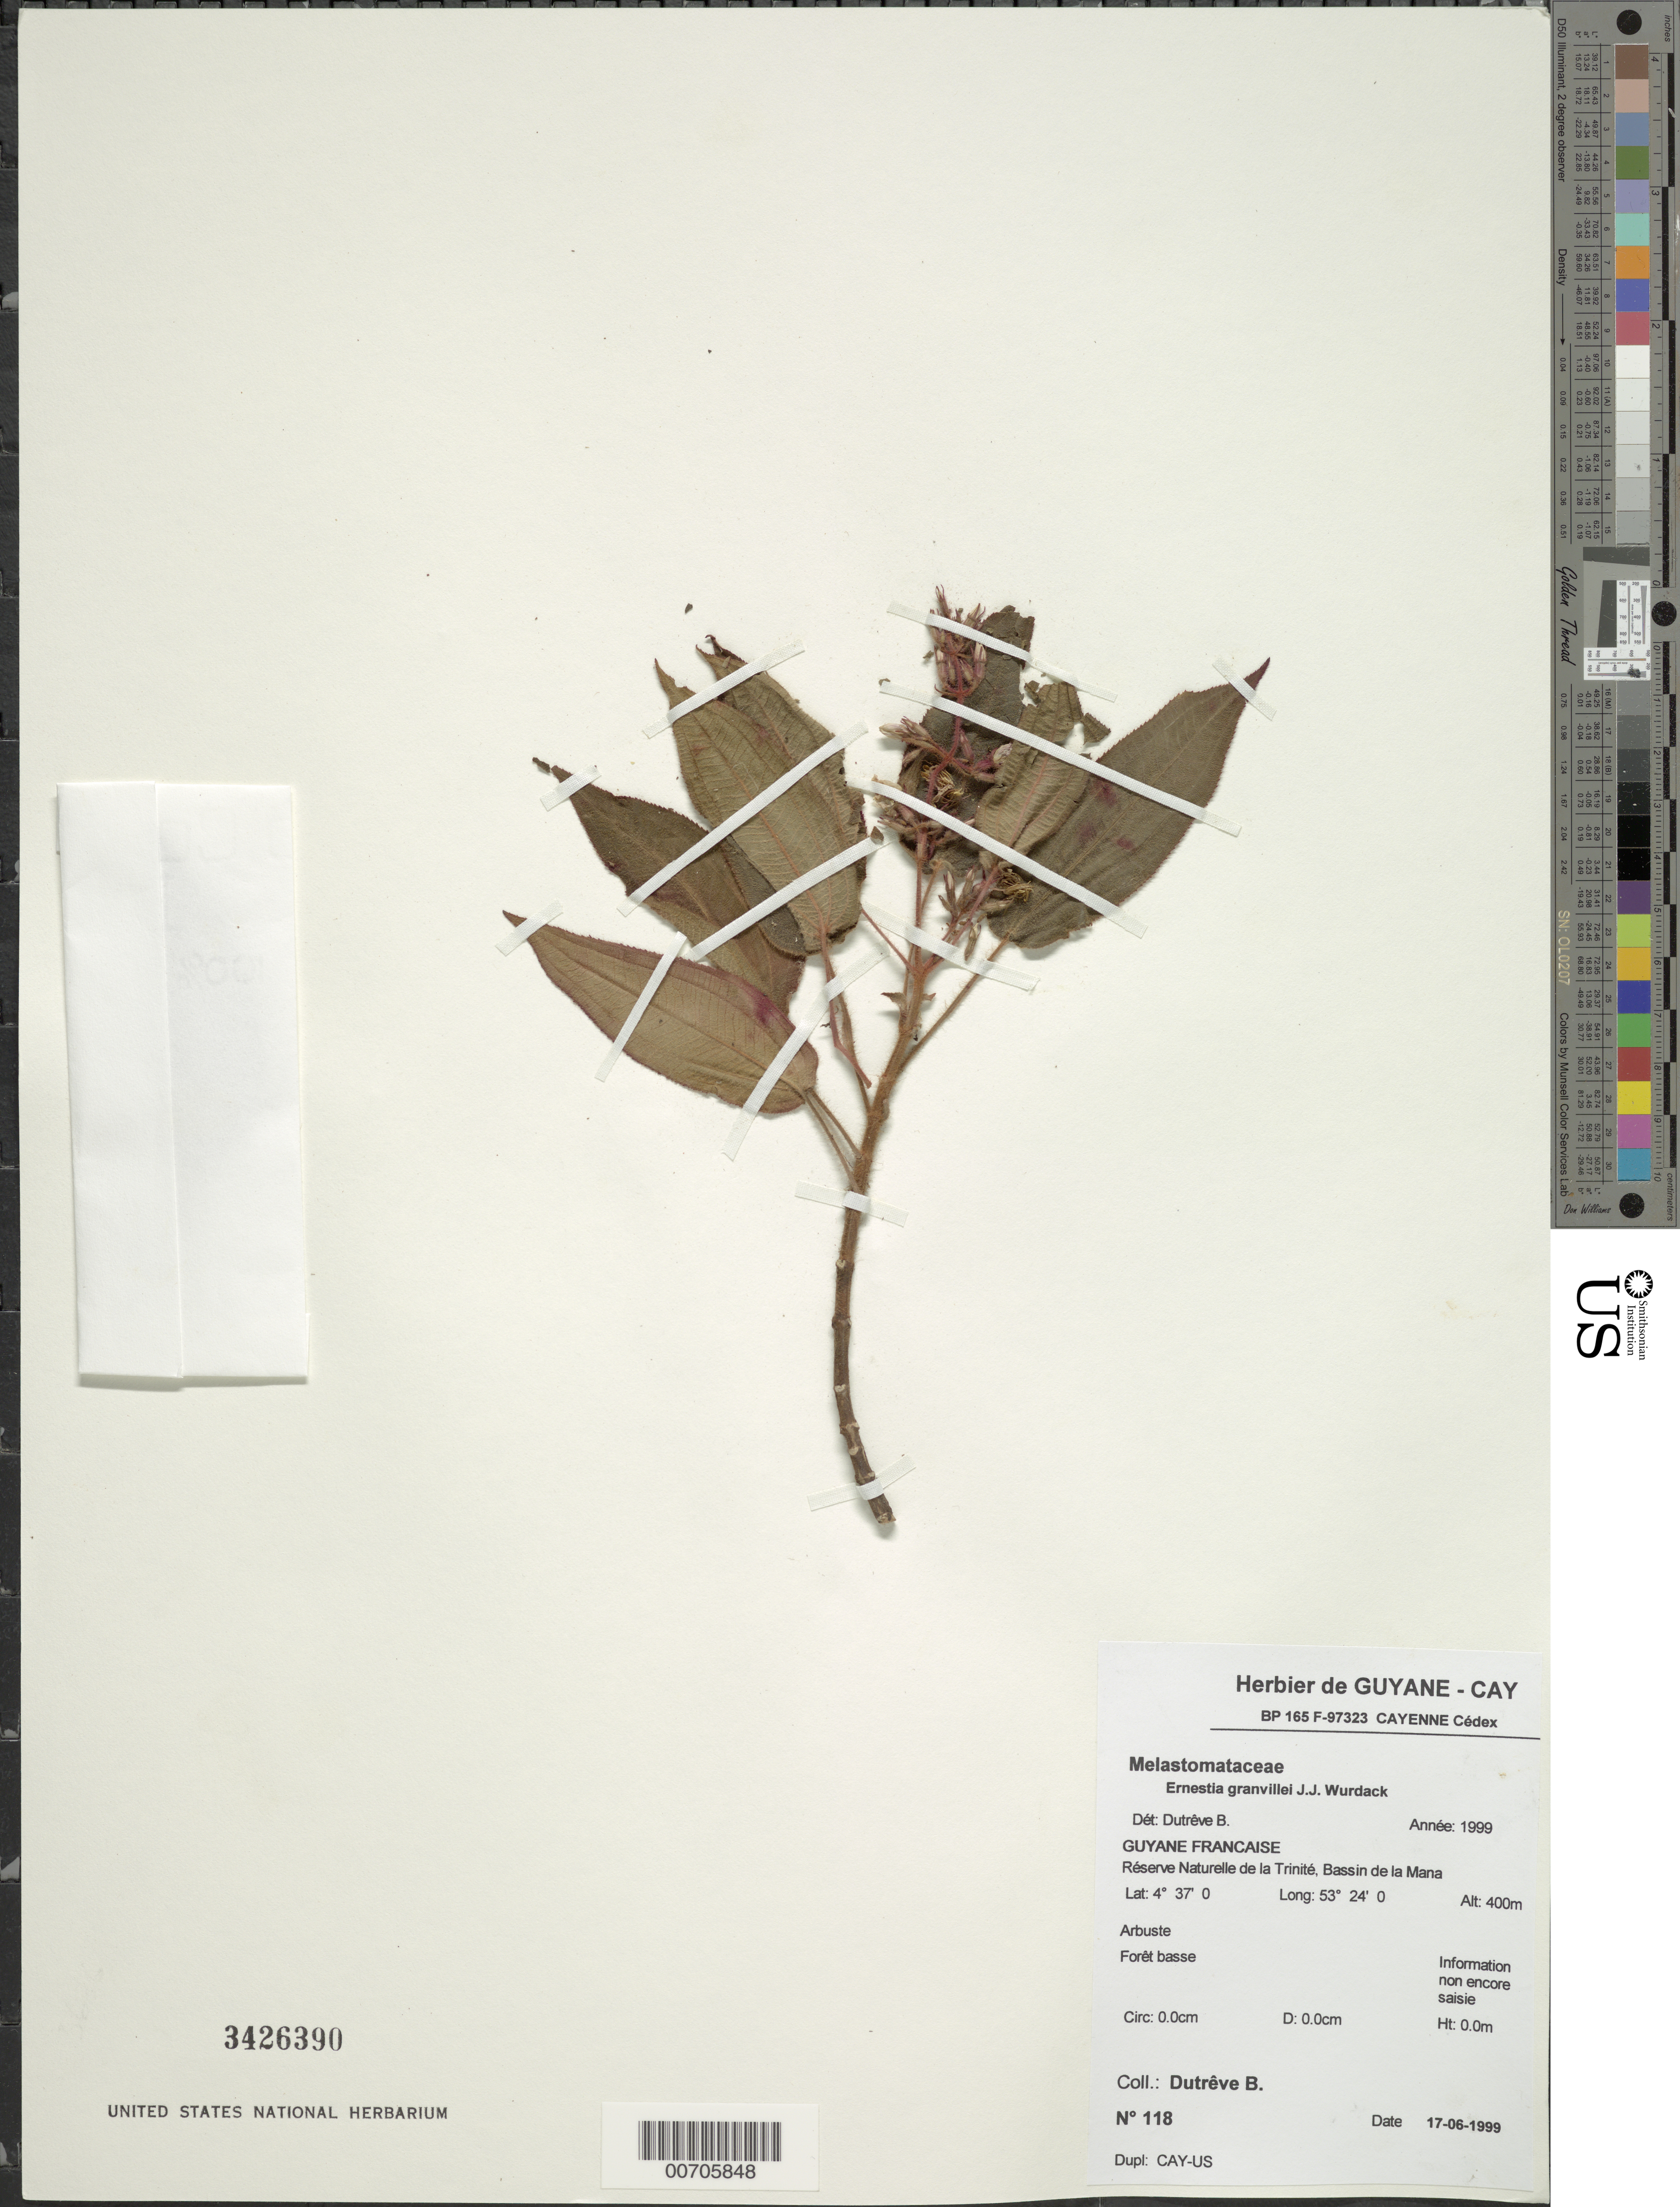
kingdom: Plantae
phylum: Tracheophyta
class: Magnoliopsida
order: Myrtales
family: Melastomataceae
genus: Ernestia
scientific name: Ernestia granvillei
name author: Wurdack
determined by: Dutrêve, B.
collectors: B. Dutrêve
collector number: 118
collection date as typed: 17-Jun-99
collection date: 1999-06-17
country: French Guiana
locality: Reserve Naturelle de la Trinité, Bassin de la Mana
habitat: Low forest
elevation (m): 400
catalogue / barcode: US 3426390